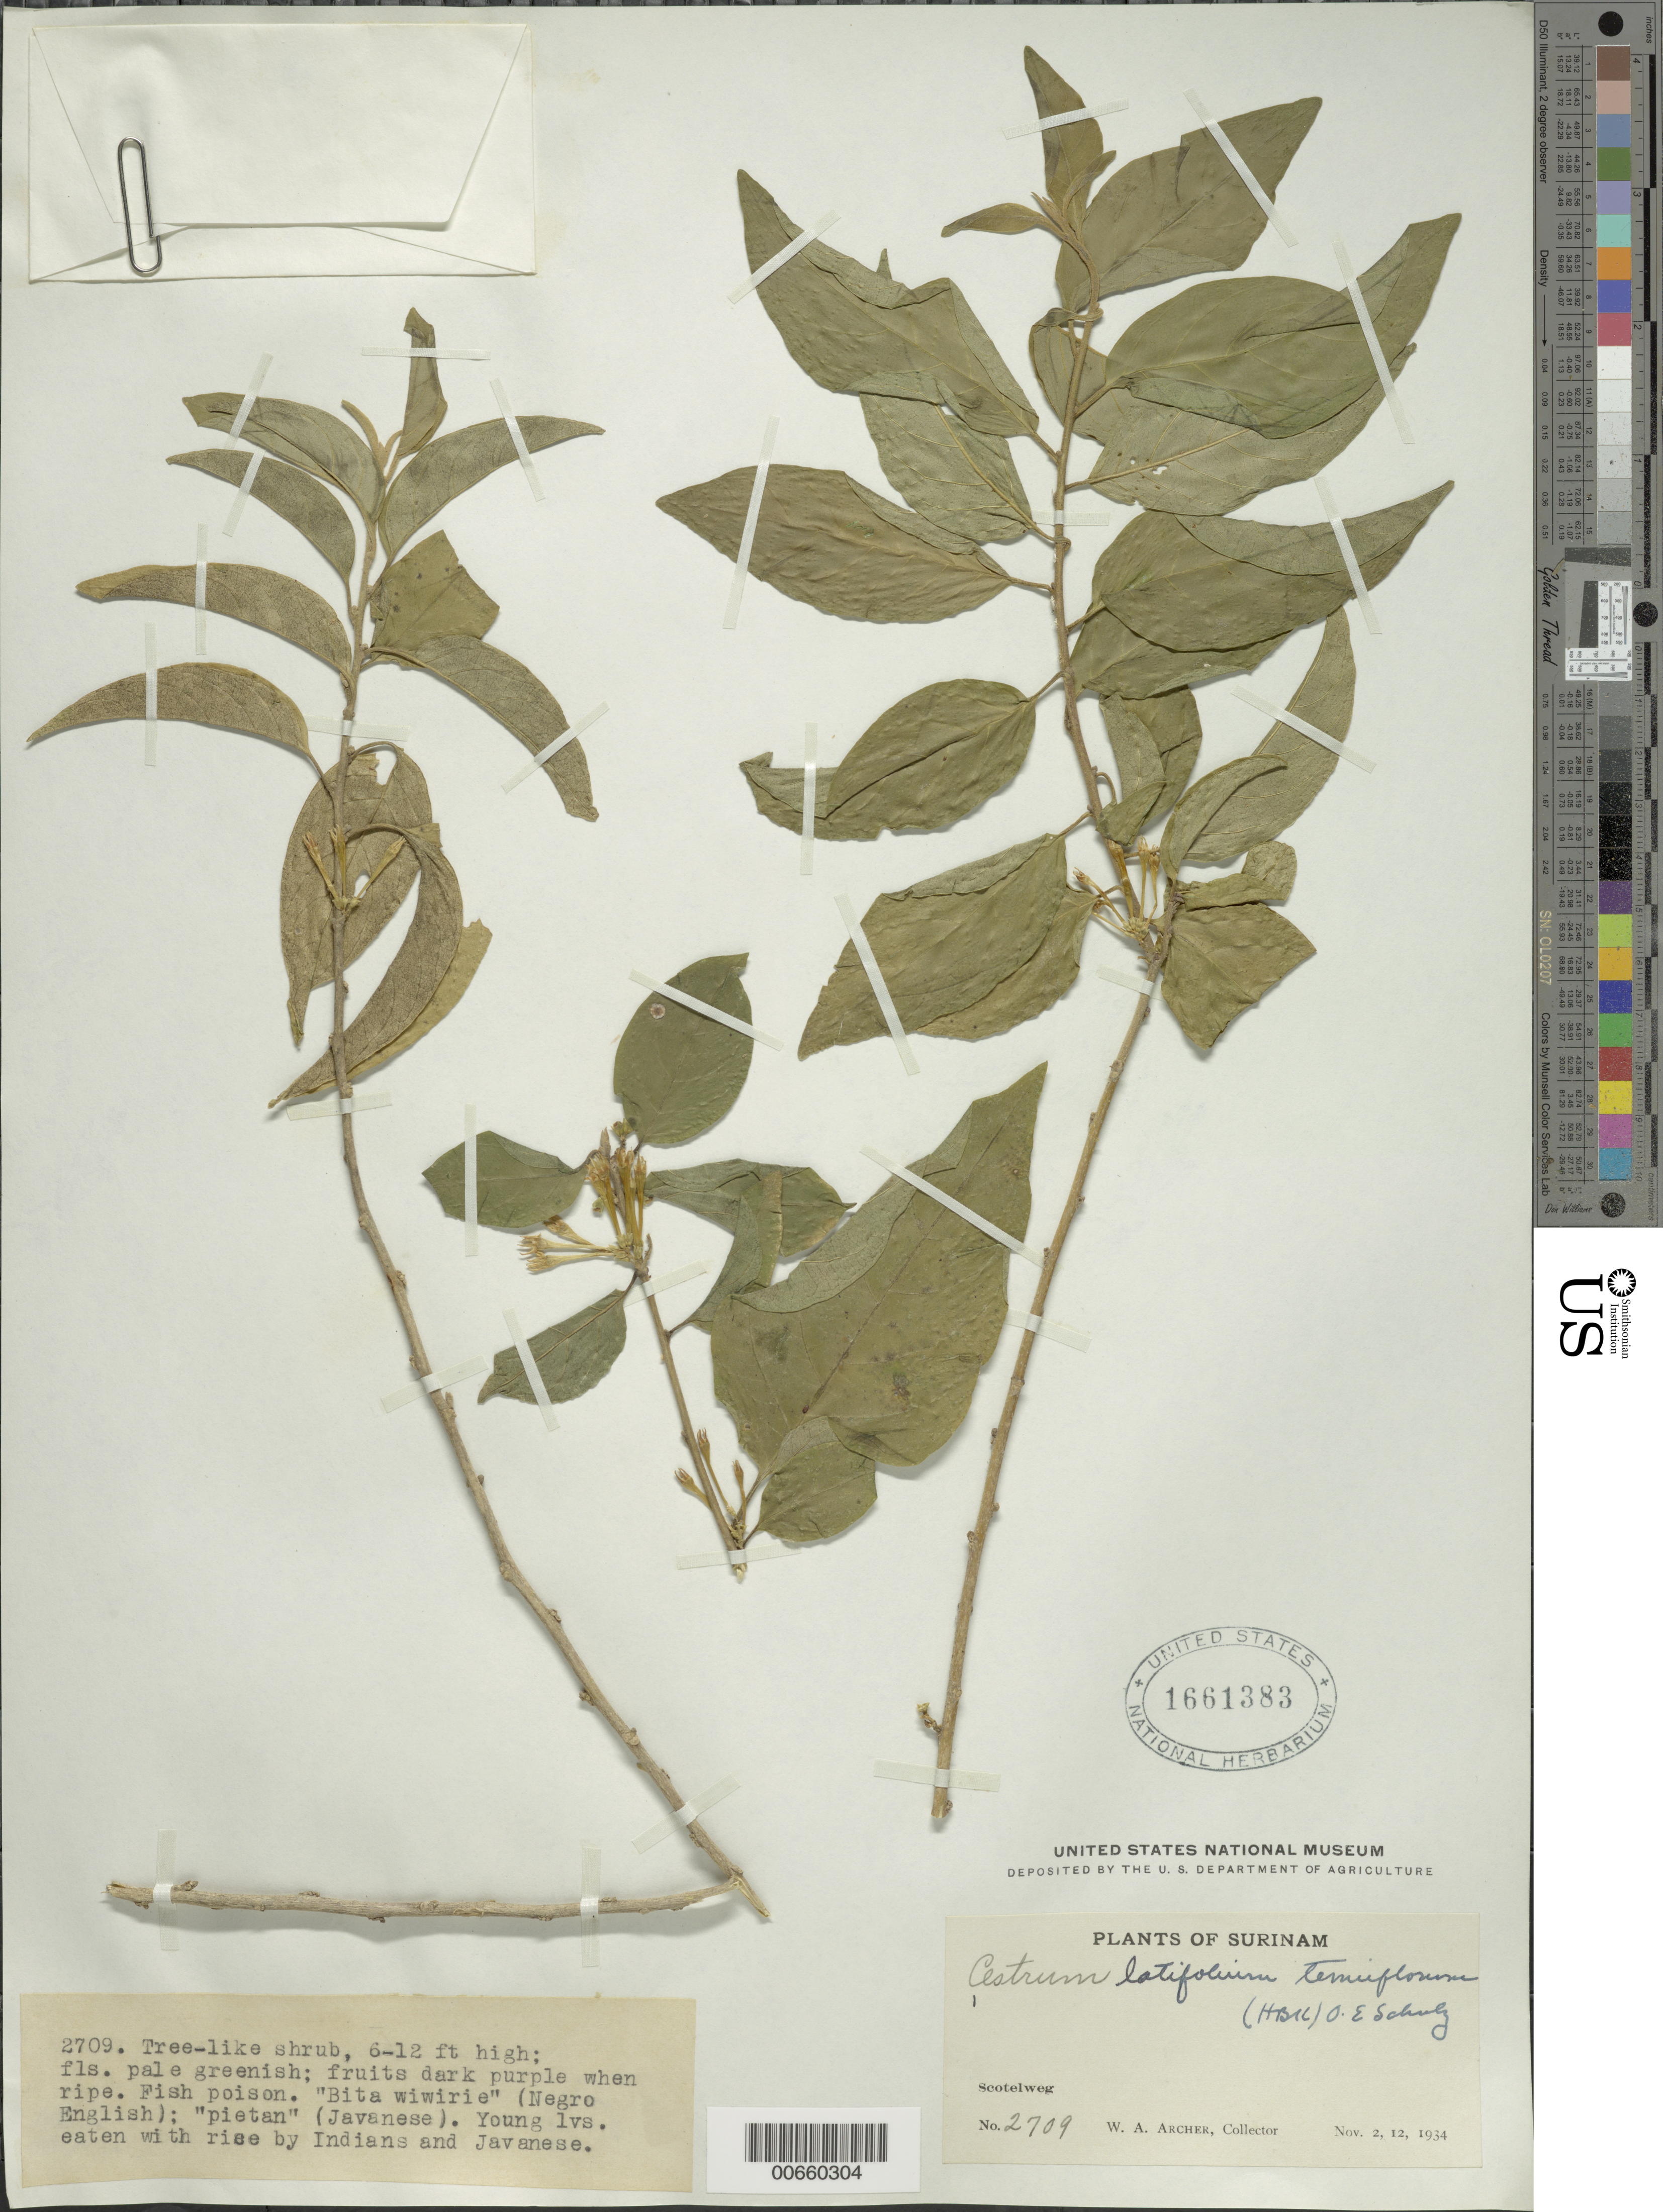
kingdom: Plantae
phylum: Tracheophyta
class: Magnoliopsida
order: Solanales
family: Solanaceae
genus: Cestrum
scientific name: Cestrum latifolium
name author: Lam.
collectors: W. A. Archer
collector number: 2709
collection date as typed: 2-Nov-34 or 12-Nov-34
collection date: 1934-11-02 or 1934-11-12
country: Suriname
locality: Scotelweg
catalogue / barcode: US 1661383